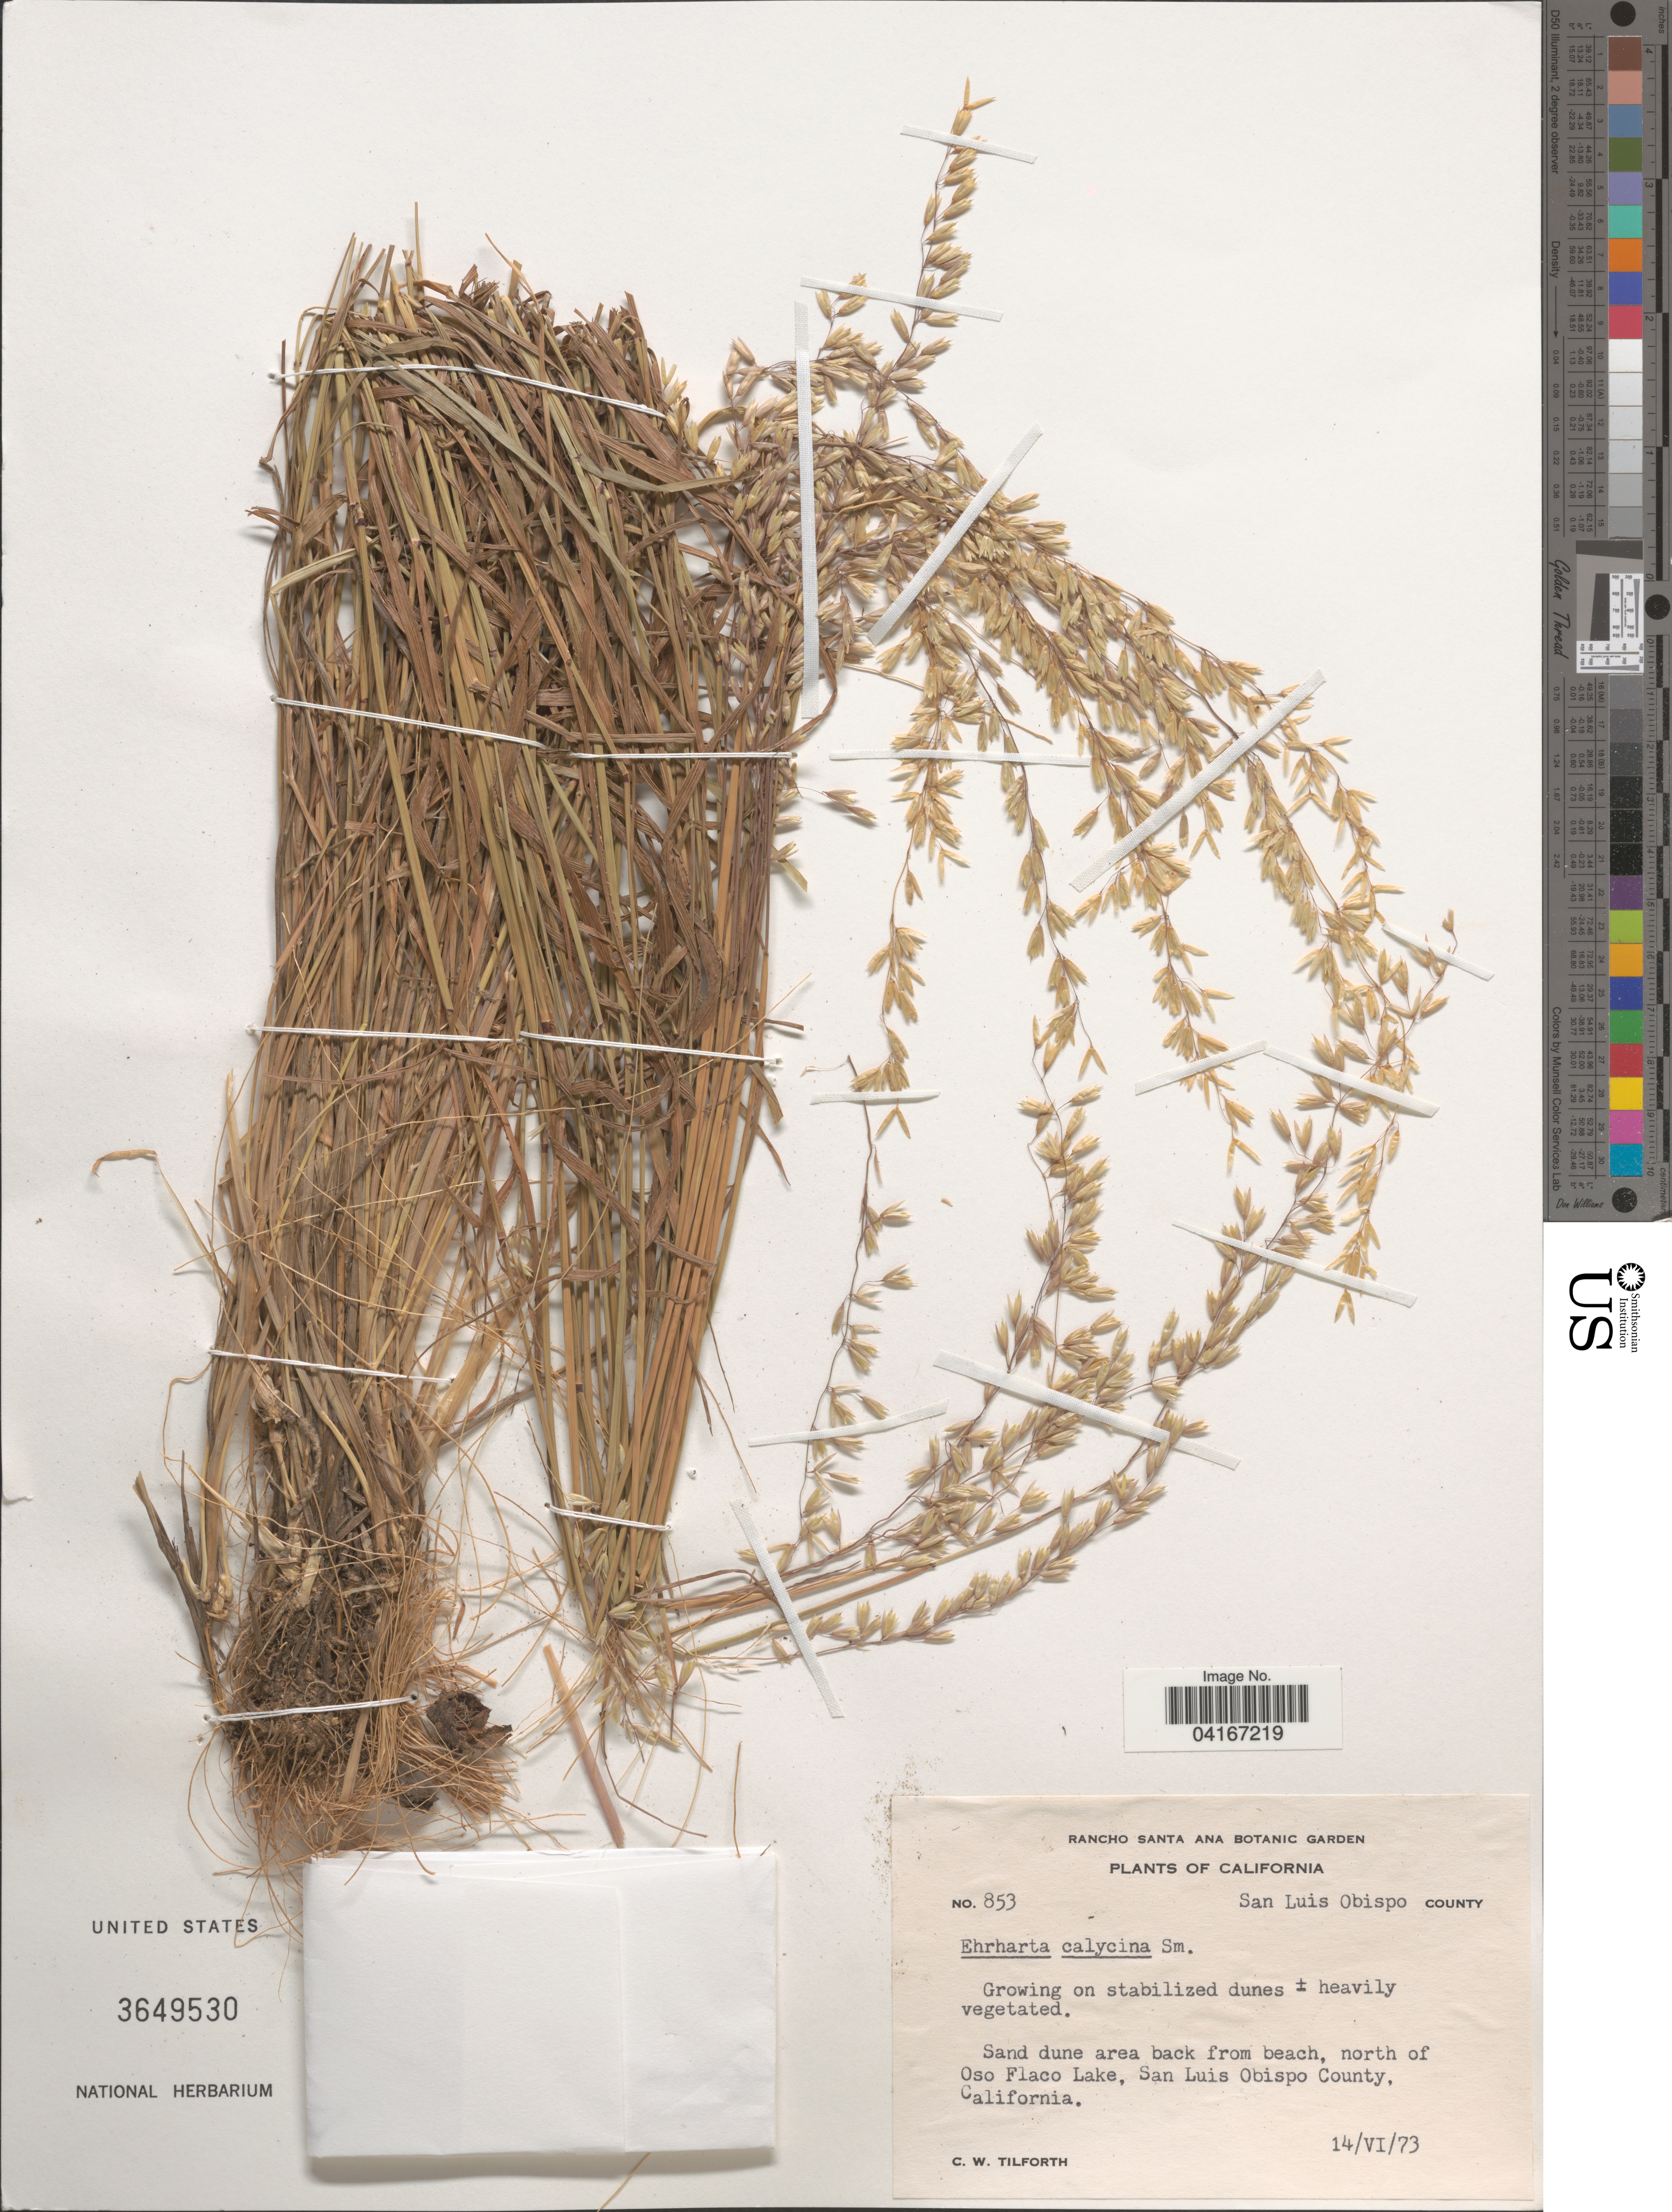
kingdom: Plantae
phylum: Tracheophyta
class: Liliopsida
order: Poales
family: Poaceae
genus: Ehrharta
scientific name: Ehrharta calycina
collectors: C. Tilforth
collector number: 853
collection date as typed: Transcribed d/m/y: 14/6/73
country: United States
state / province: California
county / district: San Luis Obispo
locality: San Luis Obispo County. Sand dune area back from beach, north of Oso Flanco Lake, San Luis Obispo County.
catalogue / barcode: US 3649530